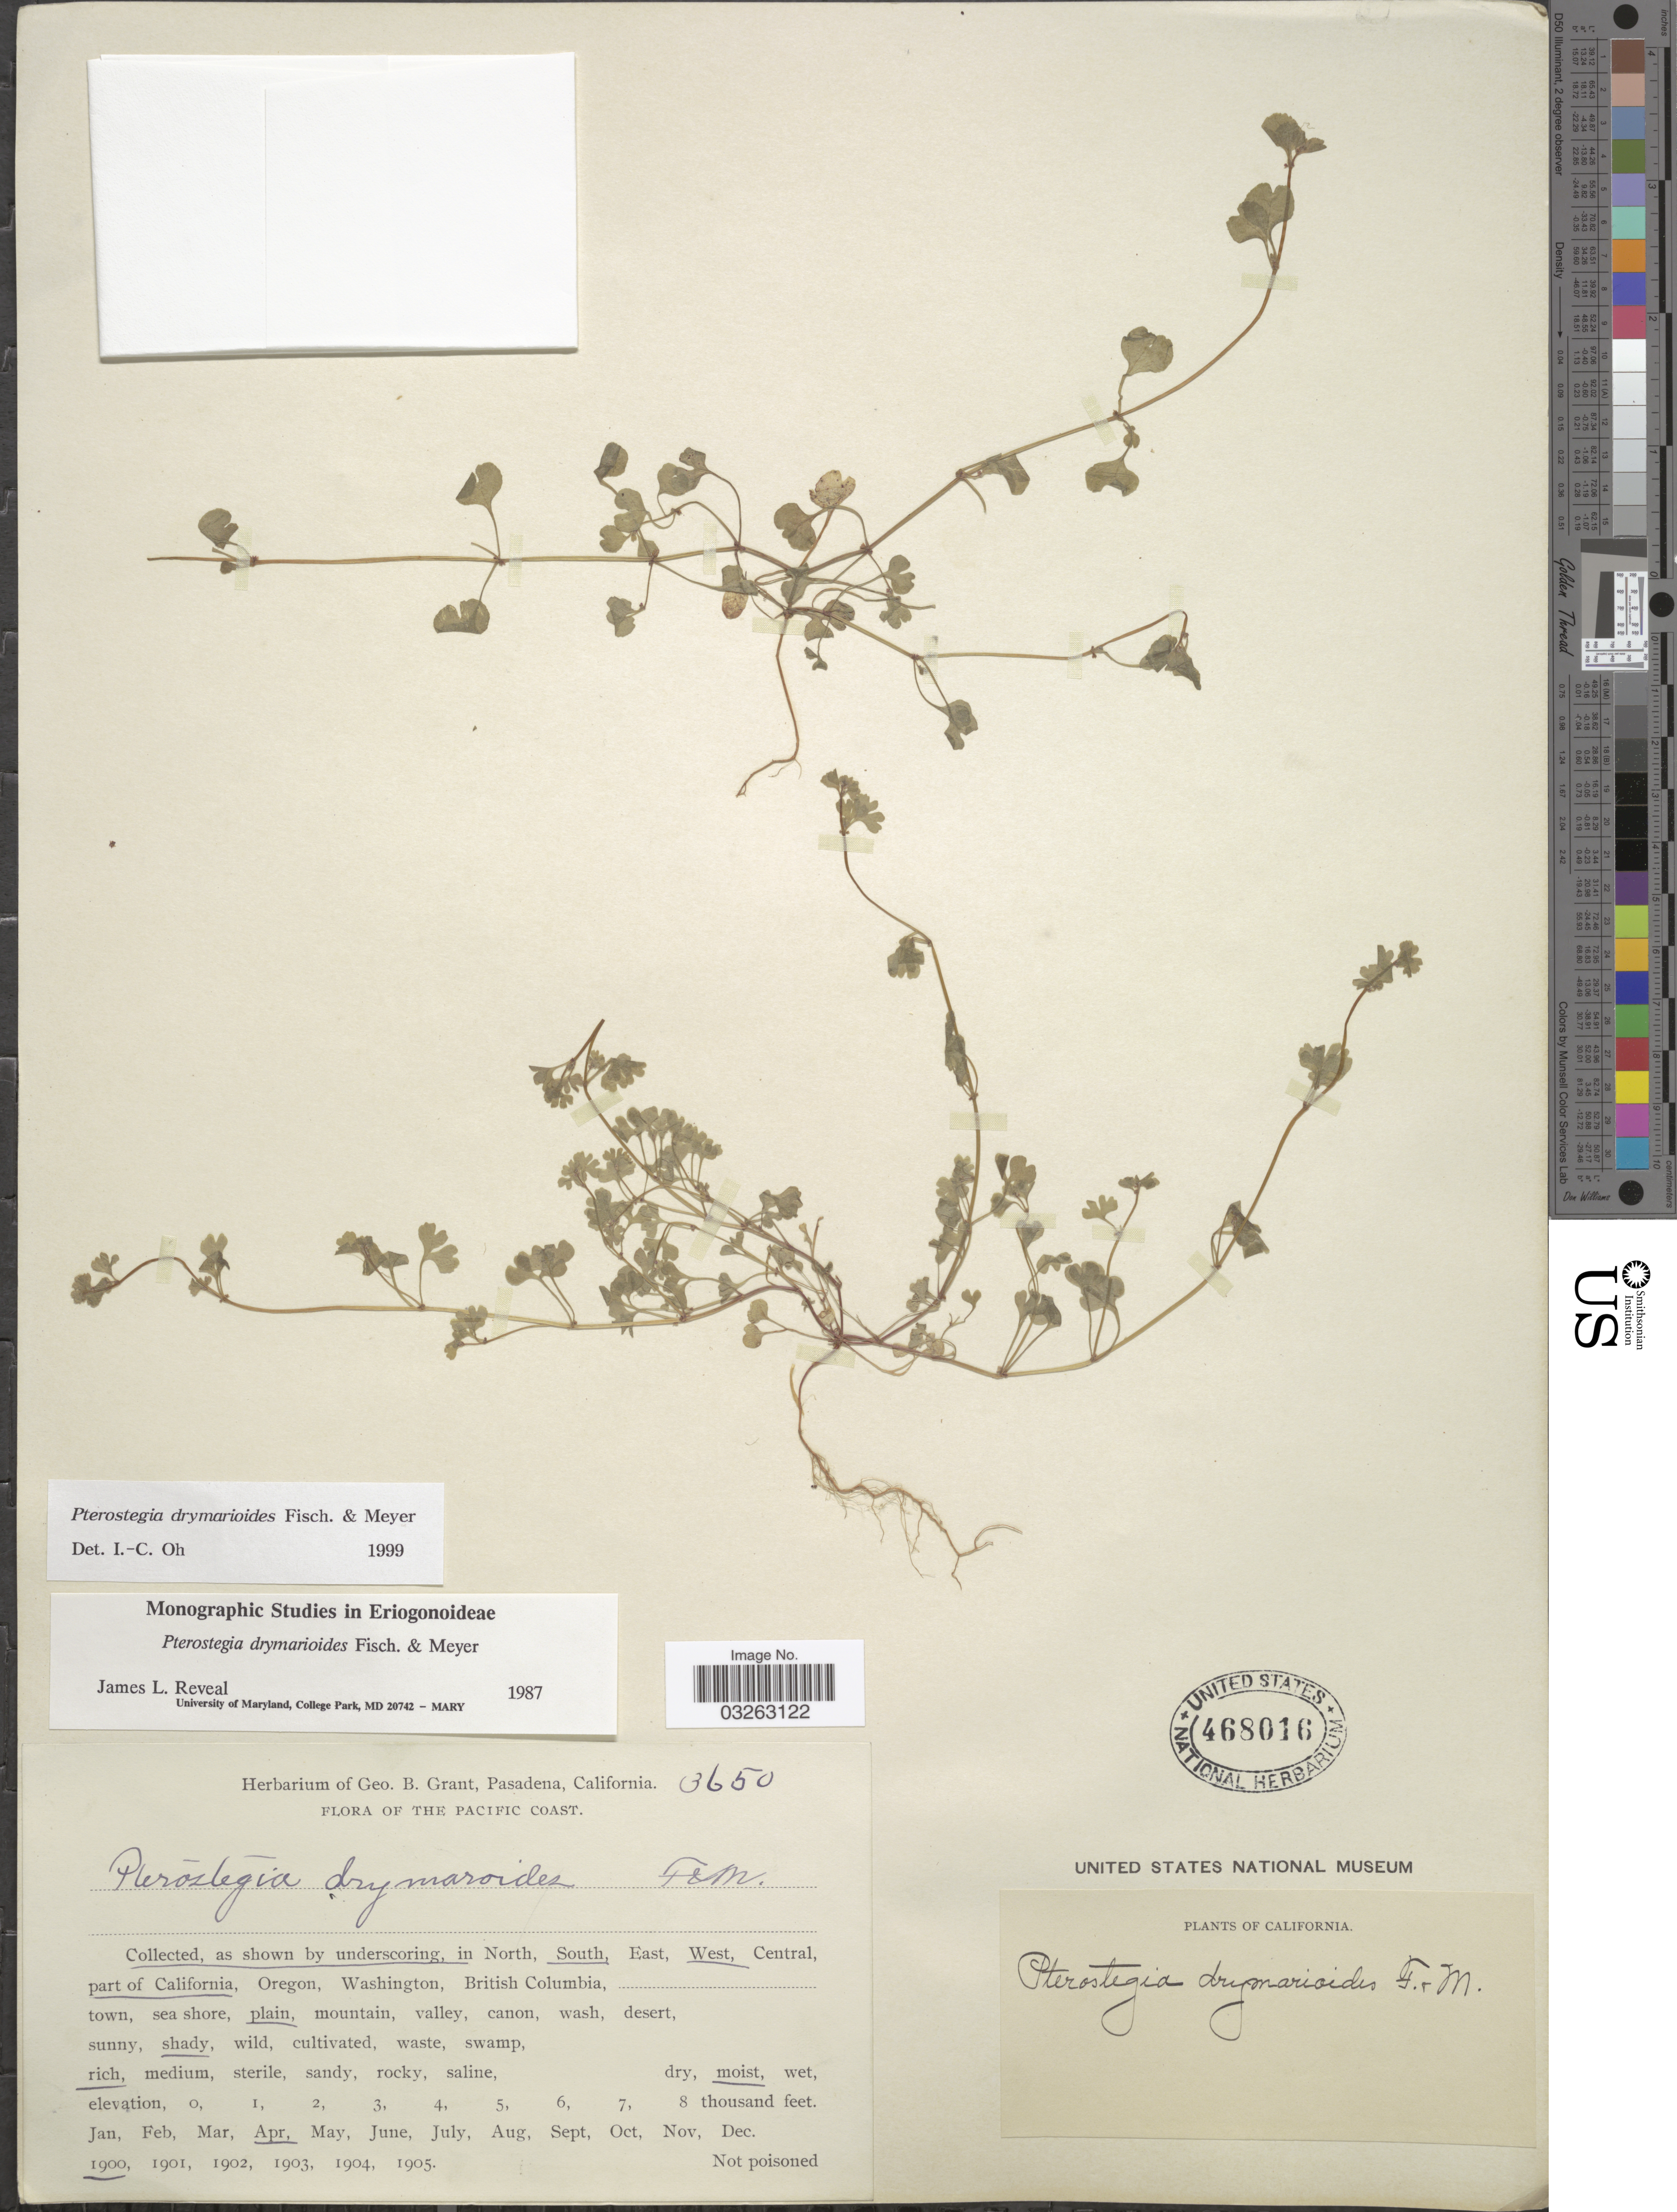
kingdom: Plantae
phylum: Tracheophyta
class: Magnoliopsida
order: Caryophyllales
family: Polygonaceae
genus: Pterostegia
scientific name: Pterostegia drymarioides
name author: Fisch. & C.A. Mey.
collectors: ex herb. Geo. B. Grant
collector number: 3650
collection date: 1900-04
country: United States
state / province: California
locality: The Pacific Coast, South West part of California.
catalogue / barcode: US 468016